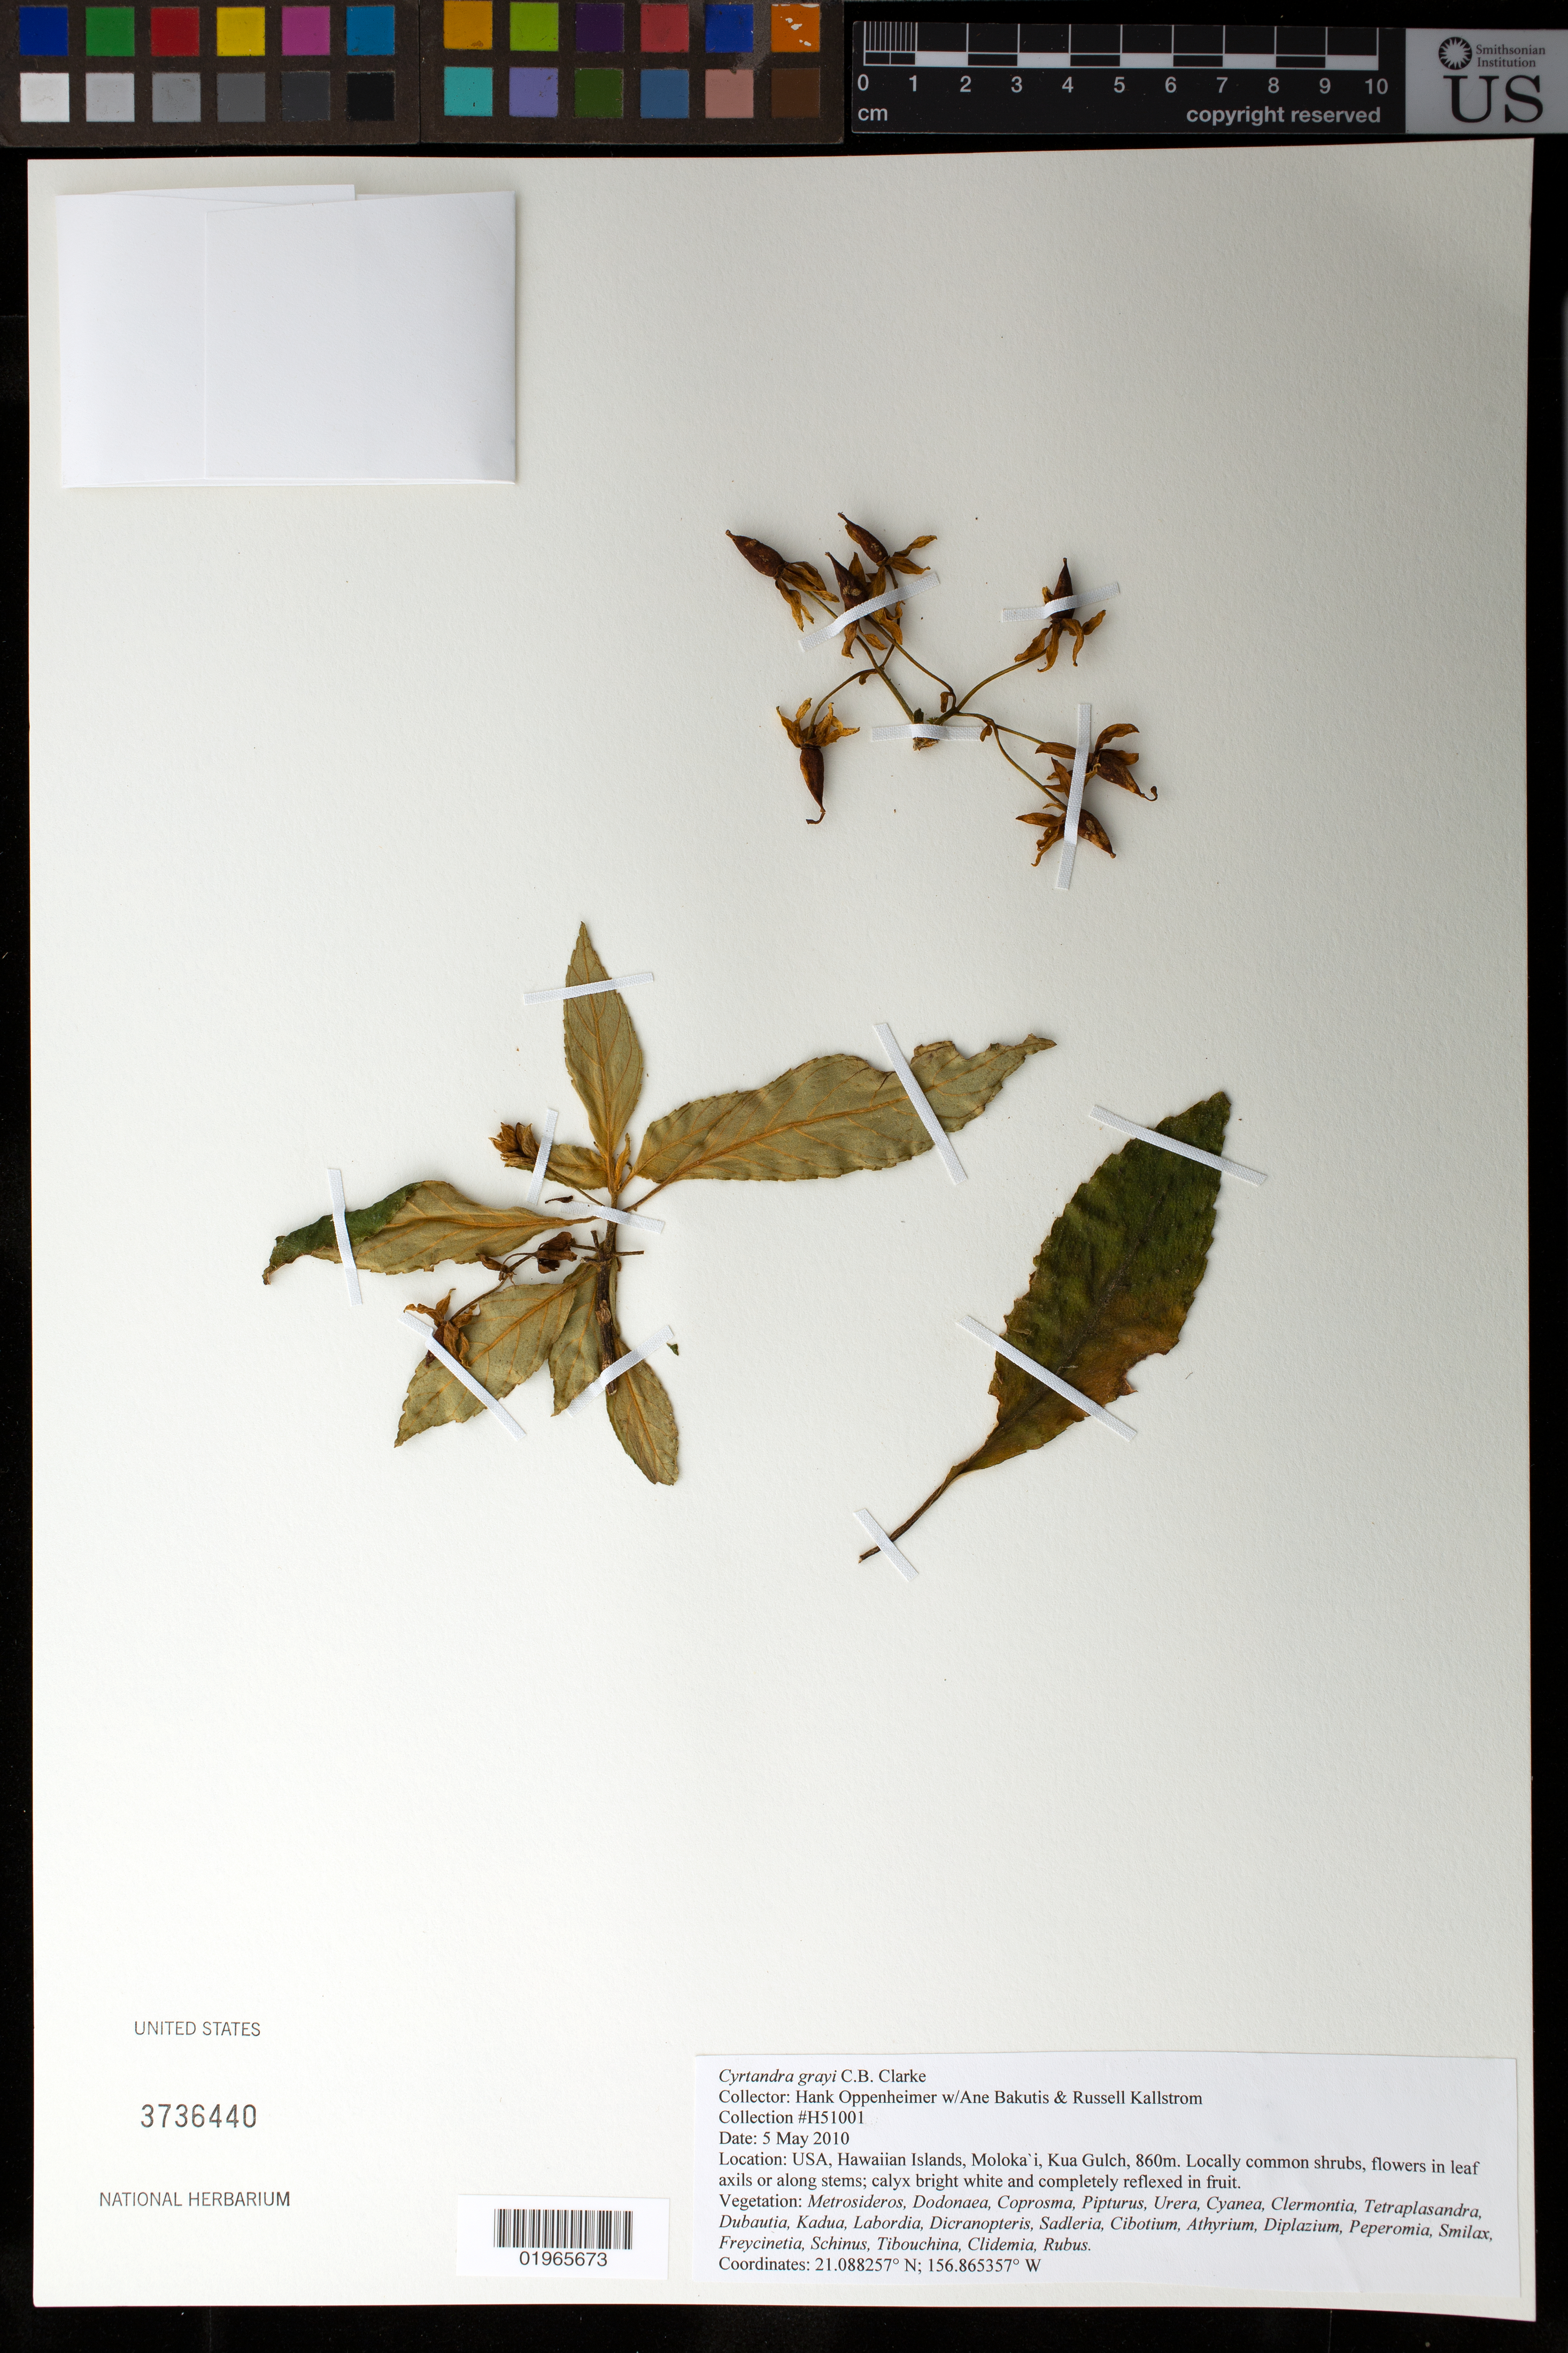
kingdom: Plantae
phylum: Tracheophyta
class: Magnoliopsida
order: Lamiales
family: Gesneriaceae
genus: Cyrtandra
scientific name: Cyrtandra grayi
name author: C.B. Clarke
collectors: H. L. Oppenheimer, A. Bakutis & R. Kallstrom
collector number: H51001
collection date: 2010-05-05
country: United States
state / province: Hawaii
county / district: Maui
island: Moloka'i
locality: Kua Gulch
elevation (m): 860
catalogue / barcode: US 3736440